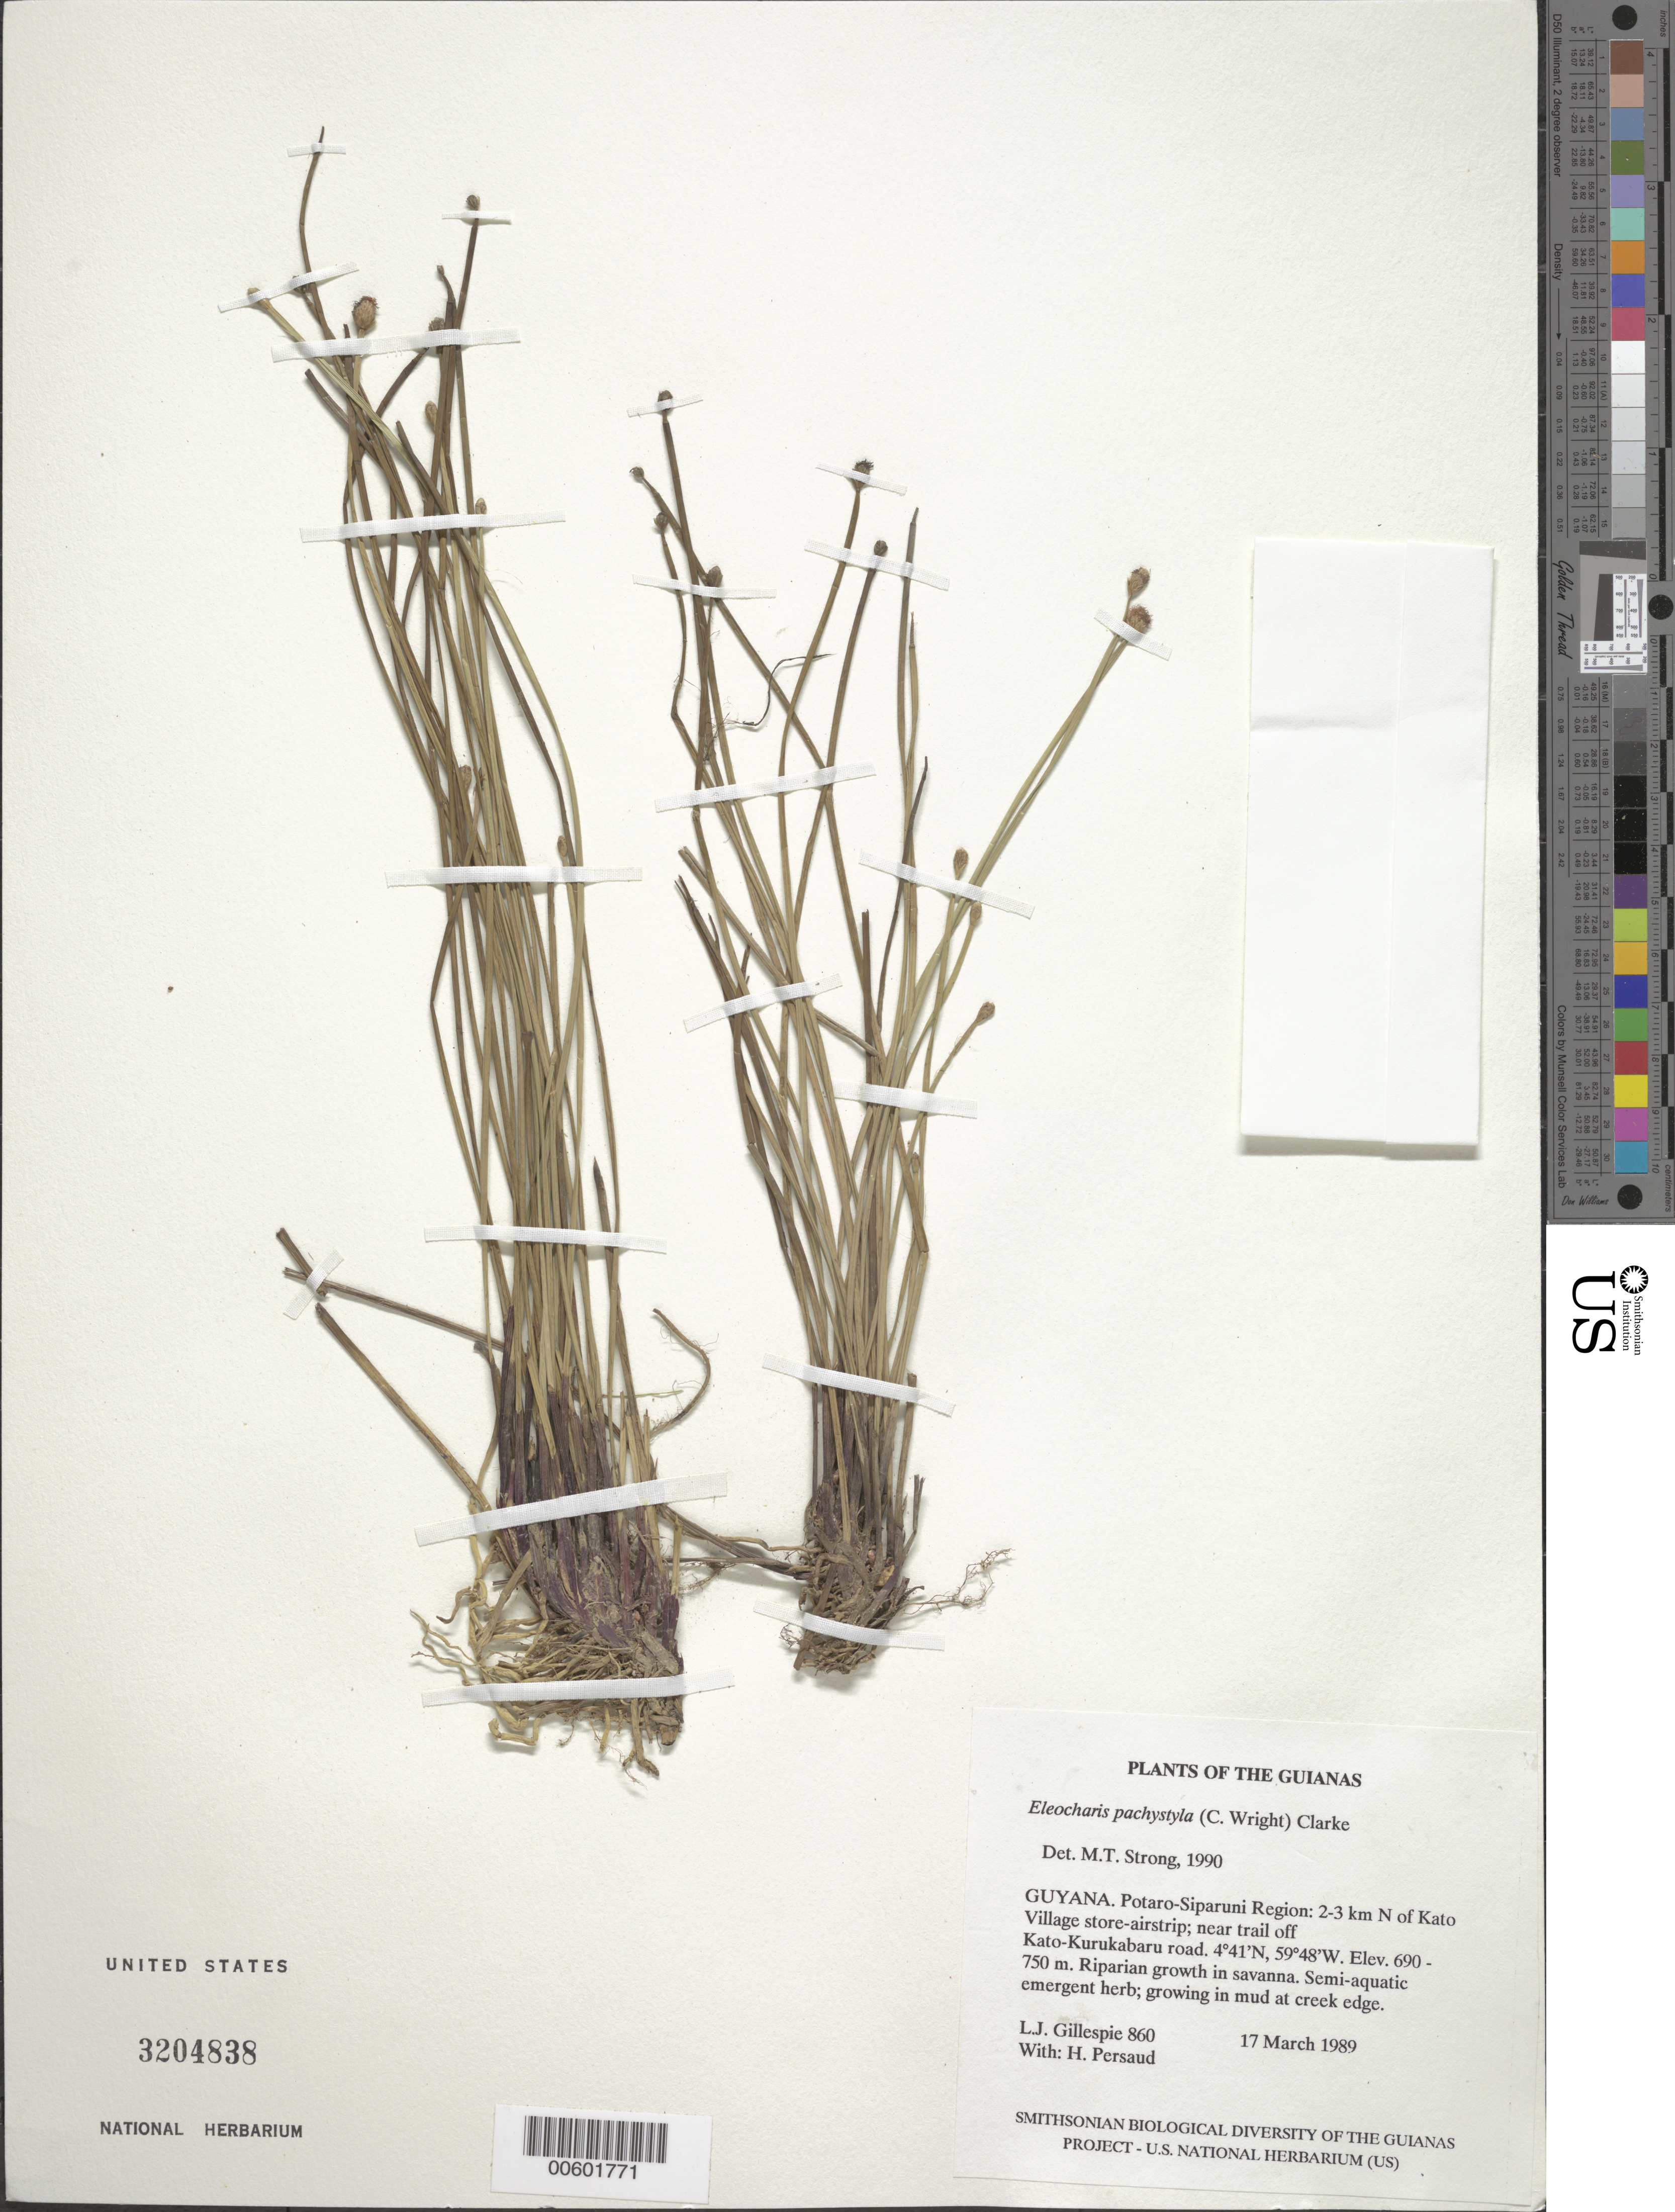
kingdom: Plantae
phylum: Tracheophyta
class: Liliopsida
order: Poales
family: Cyperaceae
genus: Eleocharis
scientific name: Eleocharis pachystyla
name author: (C. Wright) C.B. Clarke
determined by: Strong, M. T., (US), Smithsonian Institution - National Museum of Natural History (UNITED STATES)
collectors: L. J. Gillespie & H. Persaud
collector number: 860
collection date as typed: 18 March 1989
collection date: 1989-03-18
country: Guyana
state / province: Potaro-Siparuni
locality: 1-2 km N of Kato Village store-airstrip; along trail off Kato-Kurukabaru road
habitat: Riparian growth in savanna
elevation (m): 690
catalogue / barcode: US 3204838